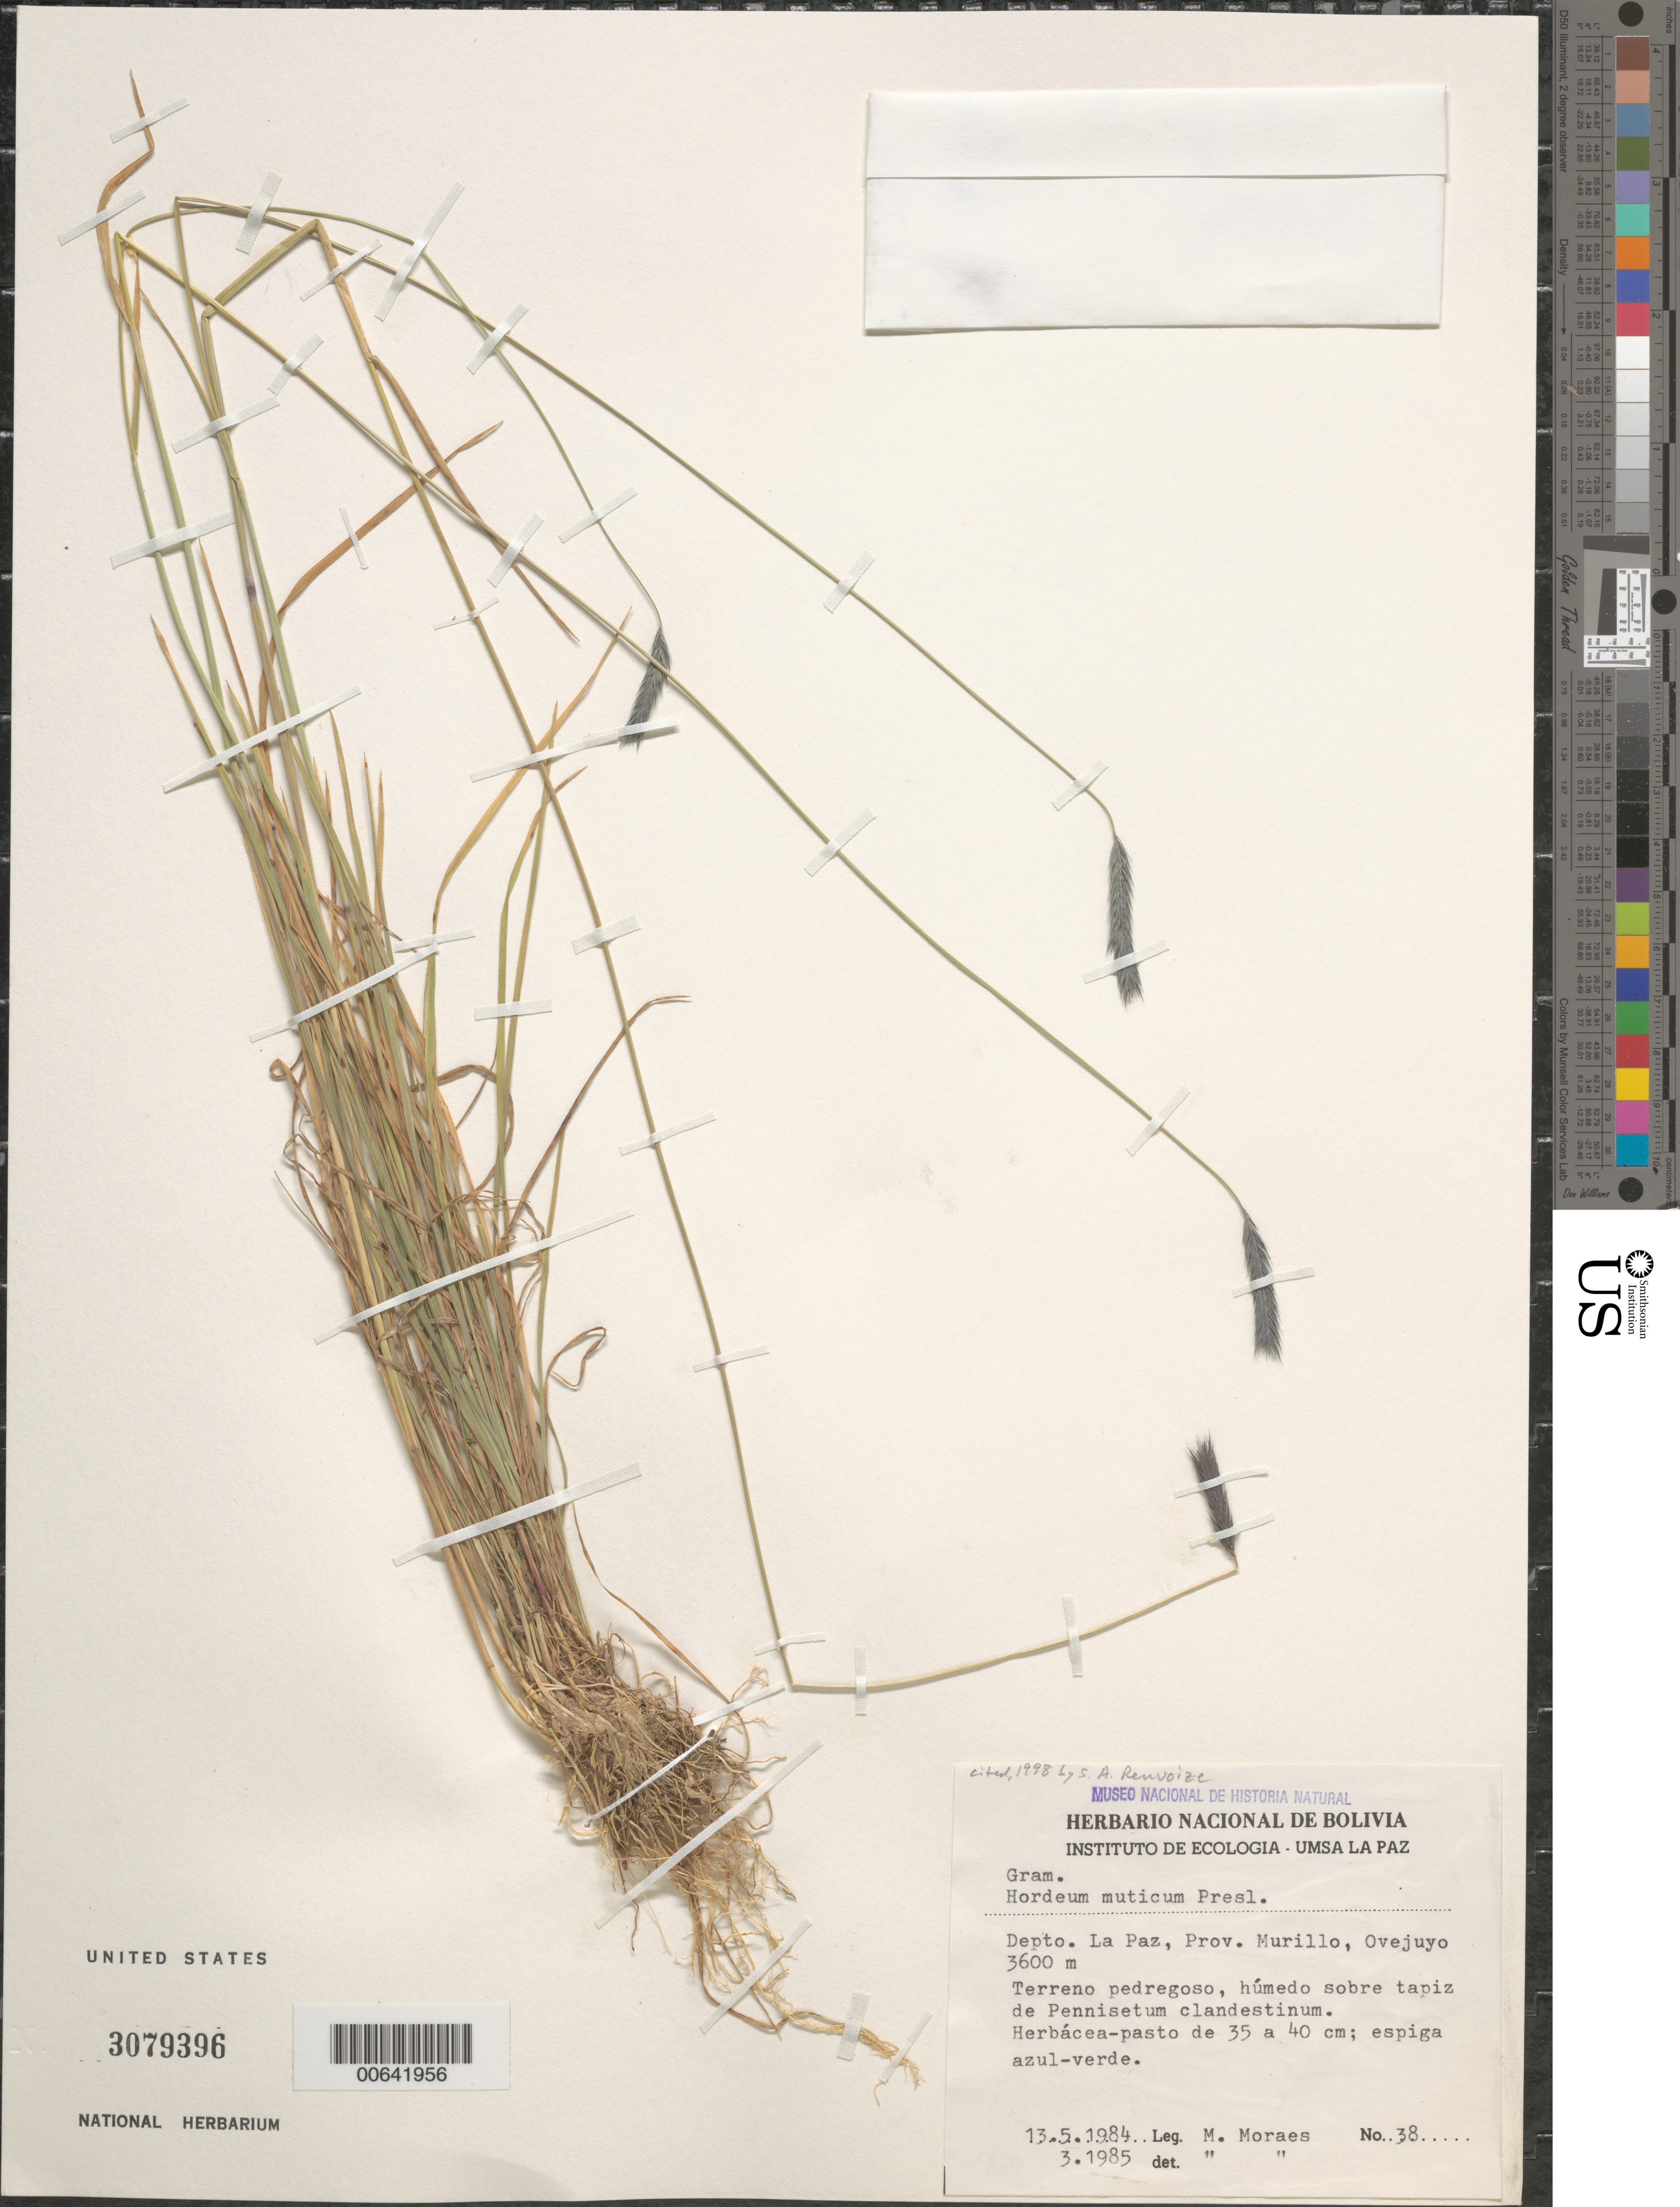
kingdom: Plantae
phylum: Tracheophyta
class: Liliopsida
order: Poales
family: Poaceae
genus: Hordeum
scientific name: Hordeum muticum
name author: J. Presl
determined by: Moraes, M.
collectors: M. Moraes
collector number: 38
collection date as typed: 13 May 1984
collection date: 1984-05-13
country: Bolivia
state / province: La Paz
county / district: Murillo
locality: Ovejuyo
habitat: Terreno pedregoso húmedo.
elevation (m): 3600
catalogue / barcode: US 3079396